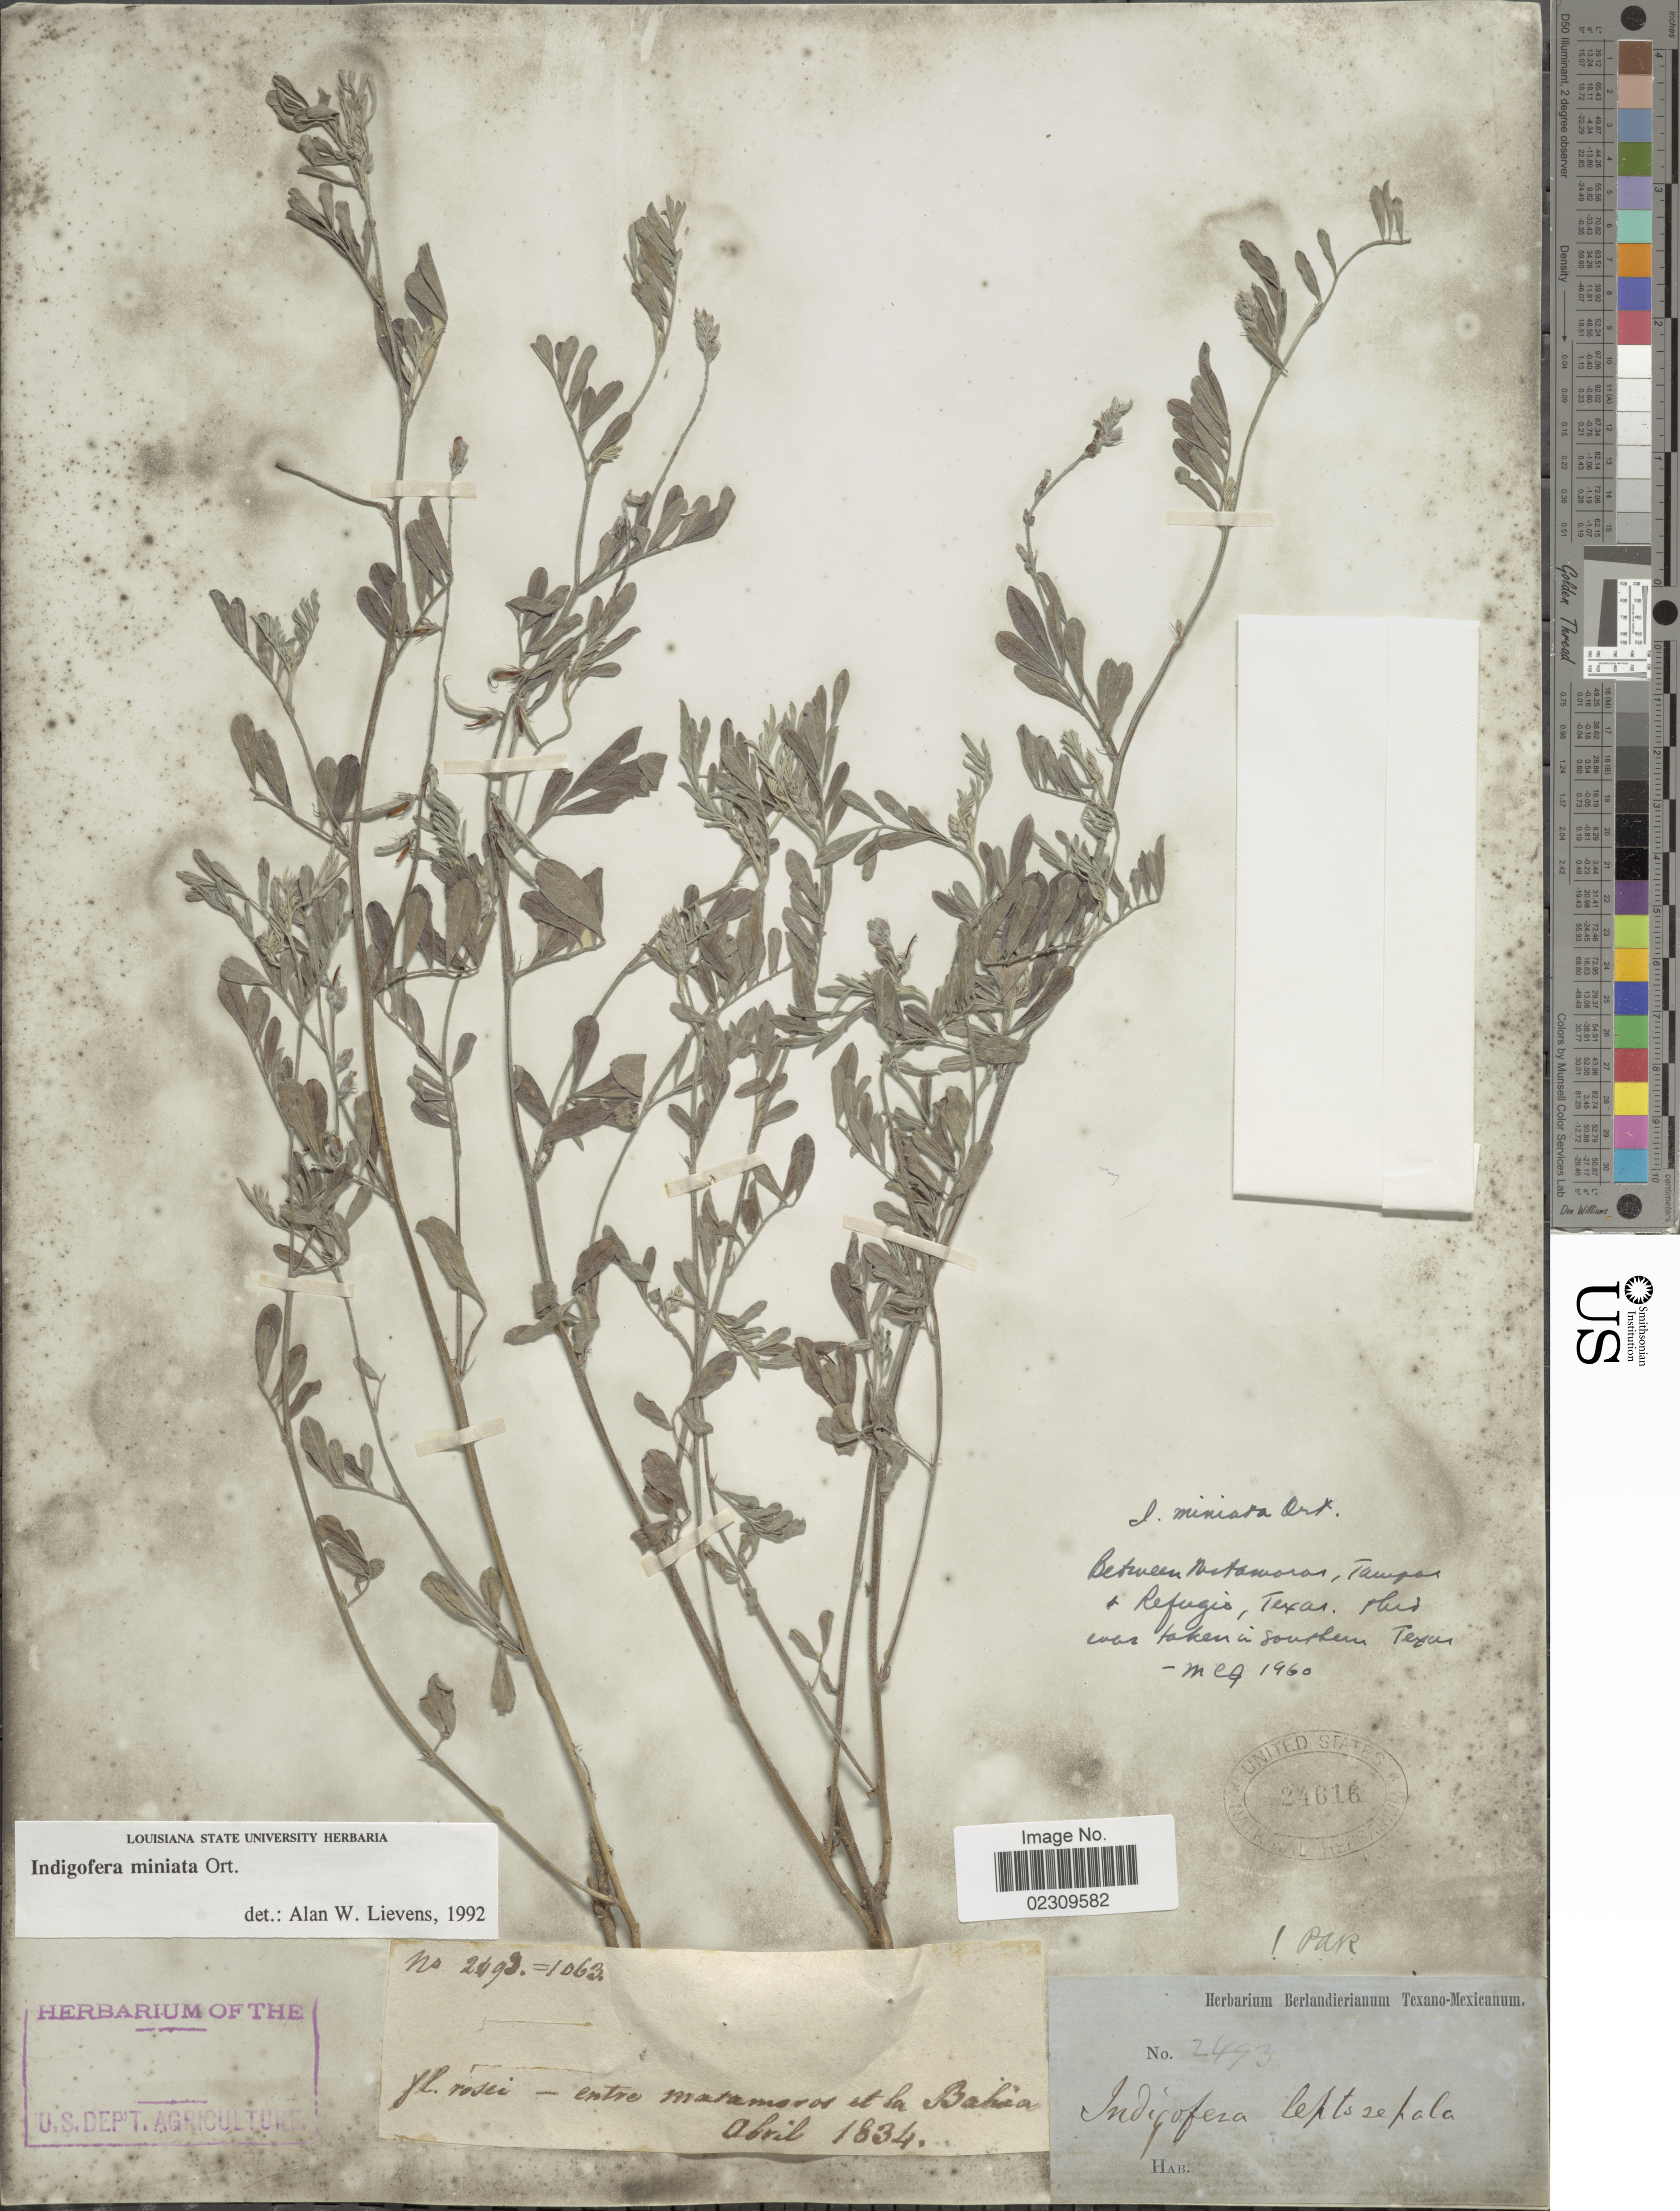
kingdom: Plantae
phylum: Tracheophyta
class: Magnoliopsida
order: Fabales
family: Fabaceae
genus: Indigofera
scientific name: Indigofera miniata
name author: Orteg.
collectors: ex Herb. Berlandierianum Texano-Mexicanum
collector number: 2493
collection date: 1960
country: United States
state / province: Texas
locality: Between Matamoros, Tampas & Refugio, Texas. Southern Texas.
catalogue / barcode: US 24616